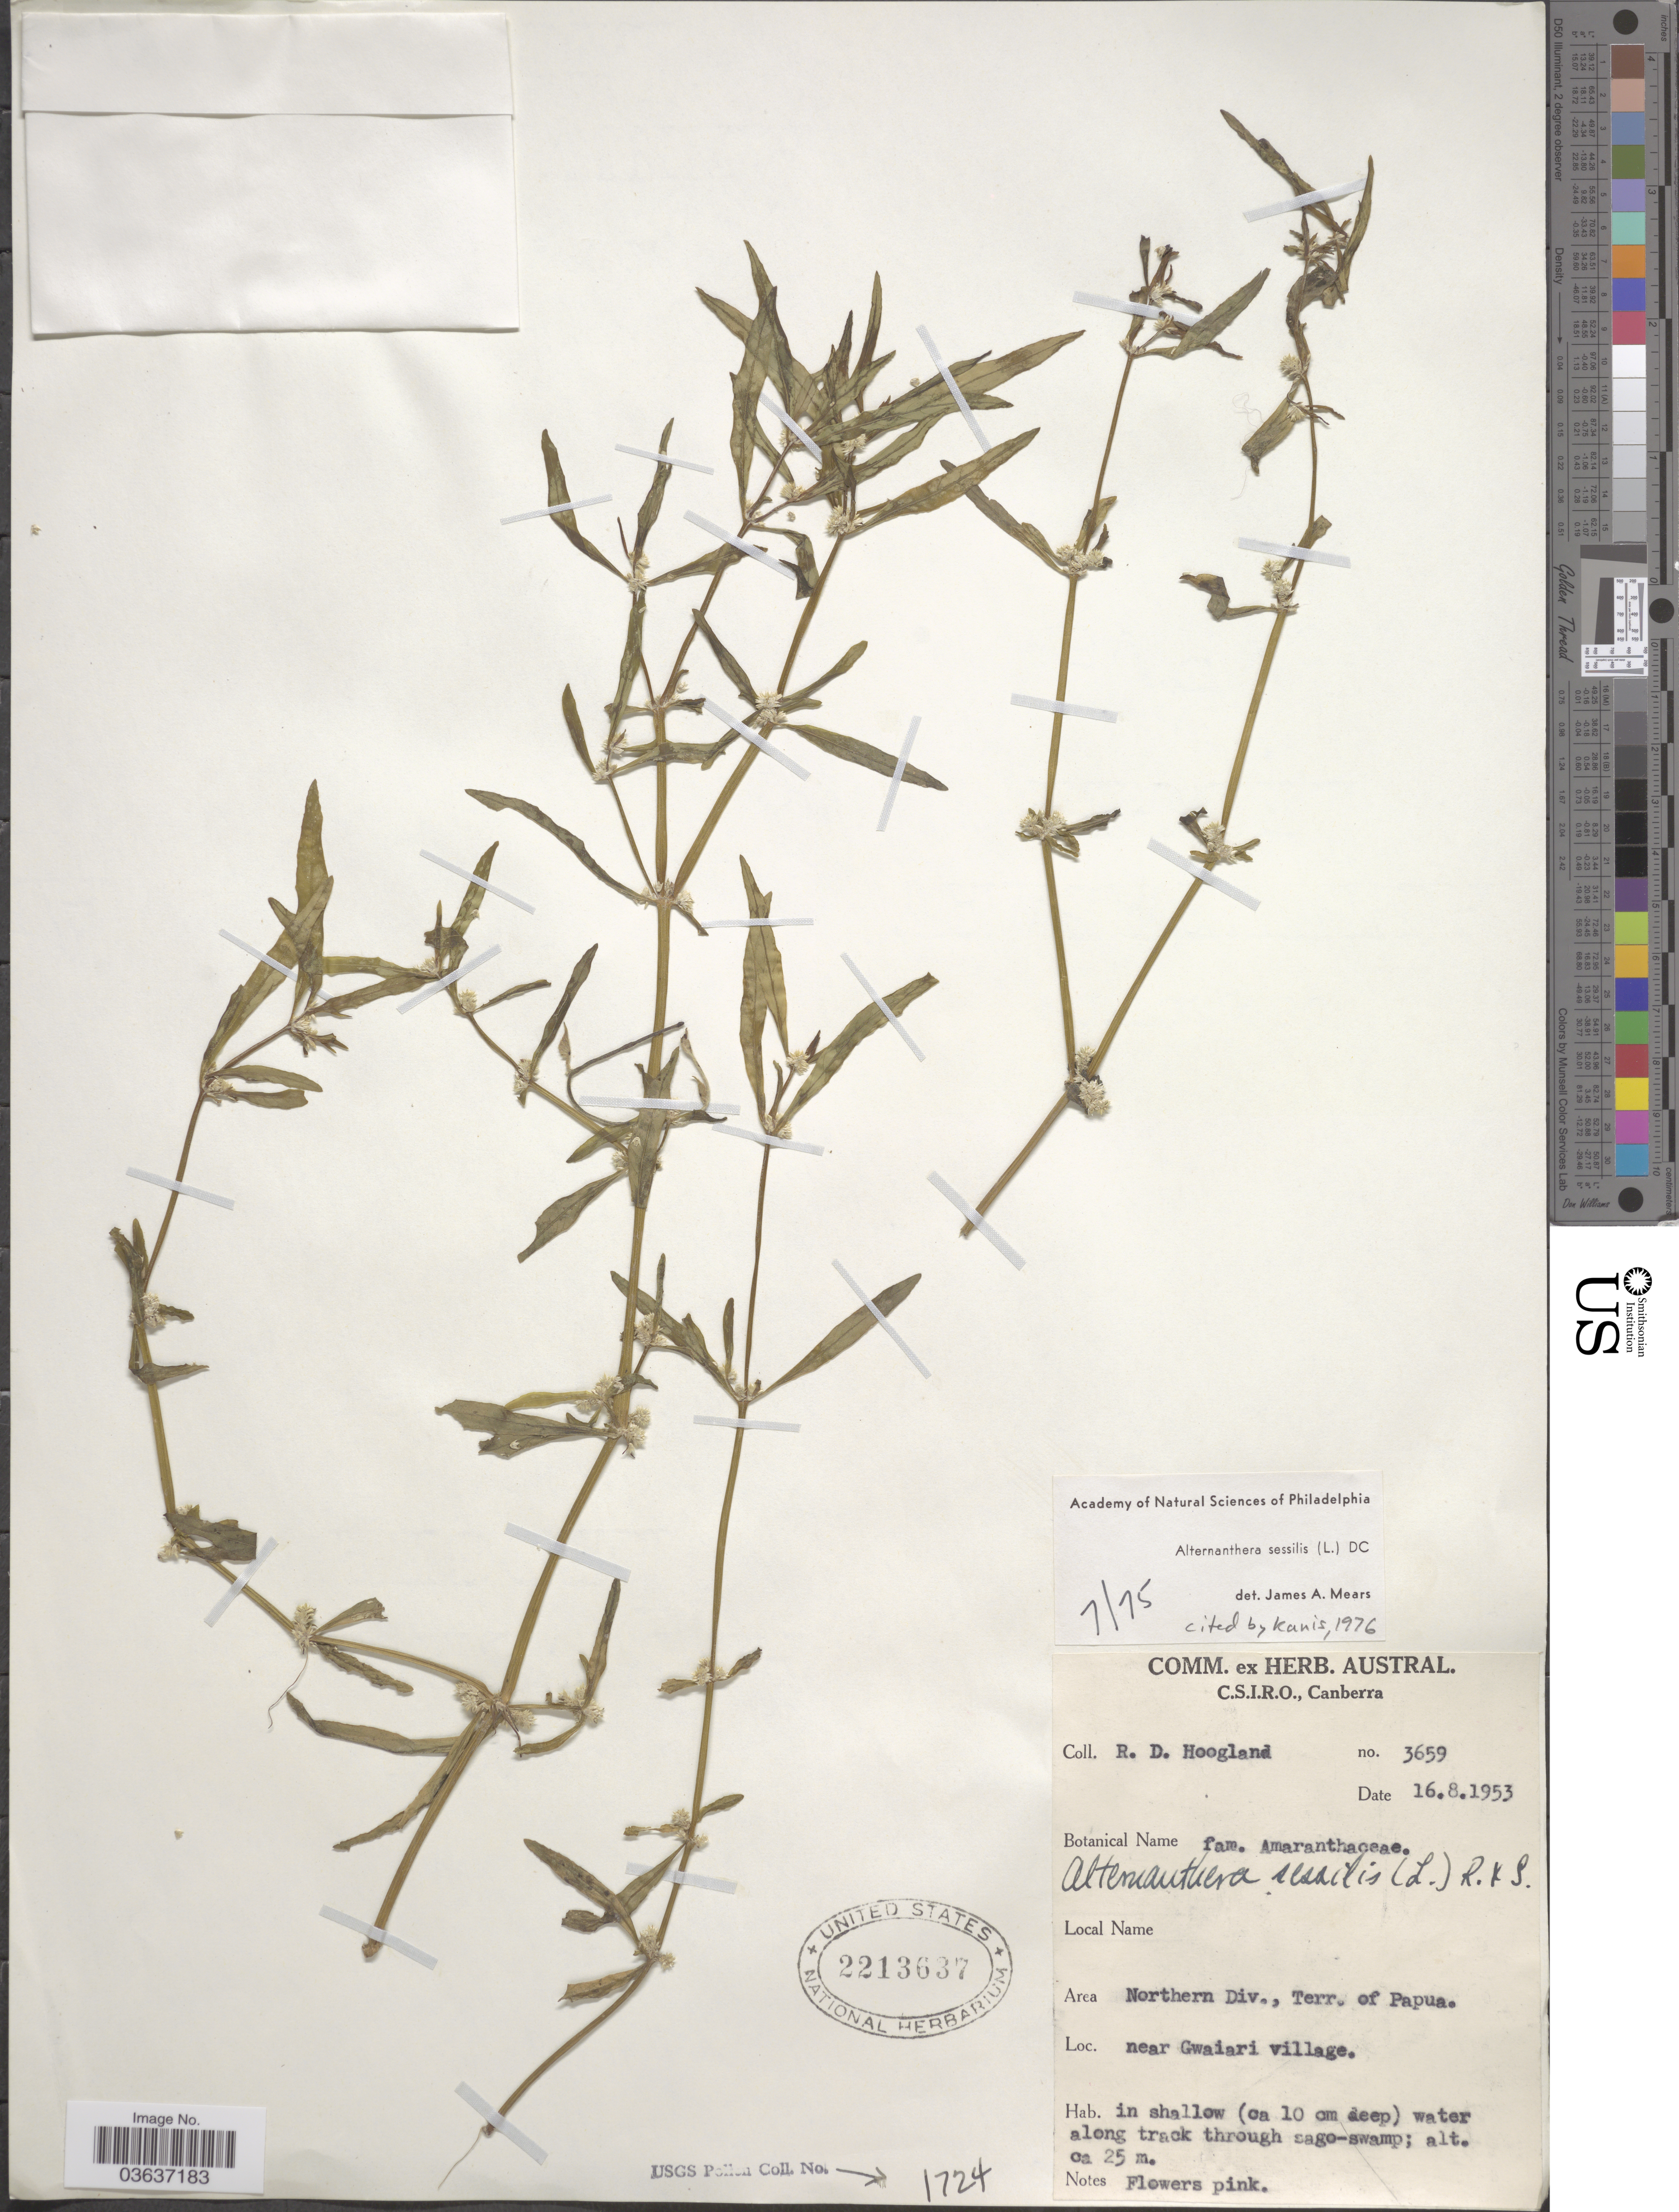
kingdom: Plantae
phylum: Tracheophyta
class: Magnoliopsida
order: Caryophyllales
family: Amaranthaceae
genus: Alternanthera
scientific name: Alternanthera sessilis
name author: (L.) DC.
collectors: R. D. Hoogland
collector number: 3659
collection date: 1953-08-16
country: Papua New Guinea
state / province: Northern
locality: Area Northern Div., Terr. of Papua, near Gwaiari village.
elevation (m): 25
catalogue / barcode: US 2213637